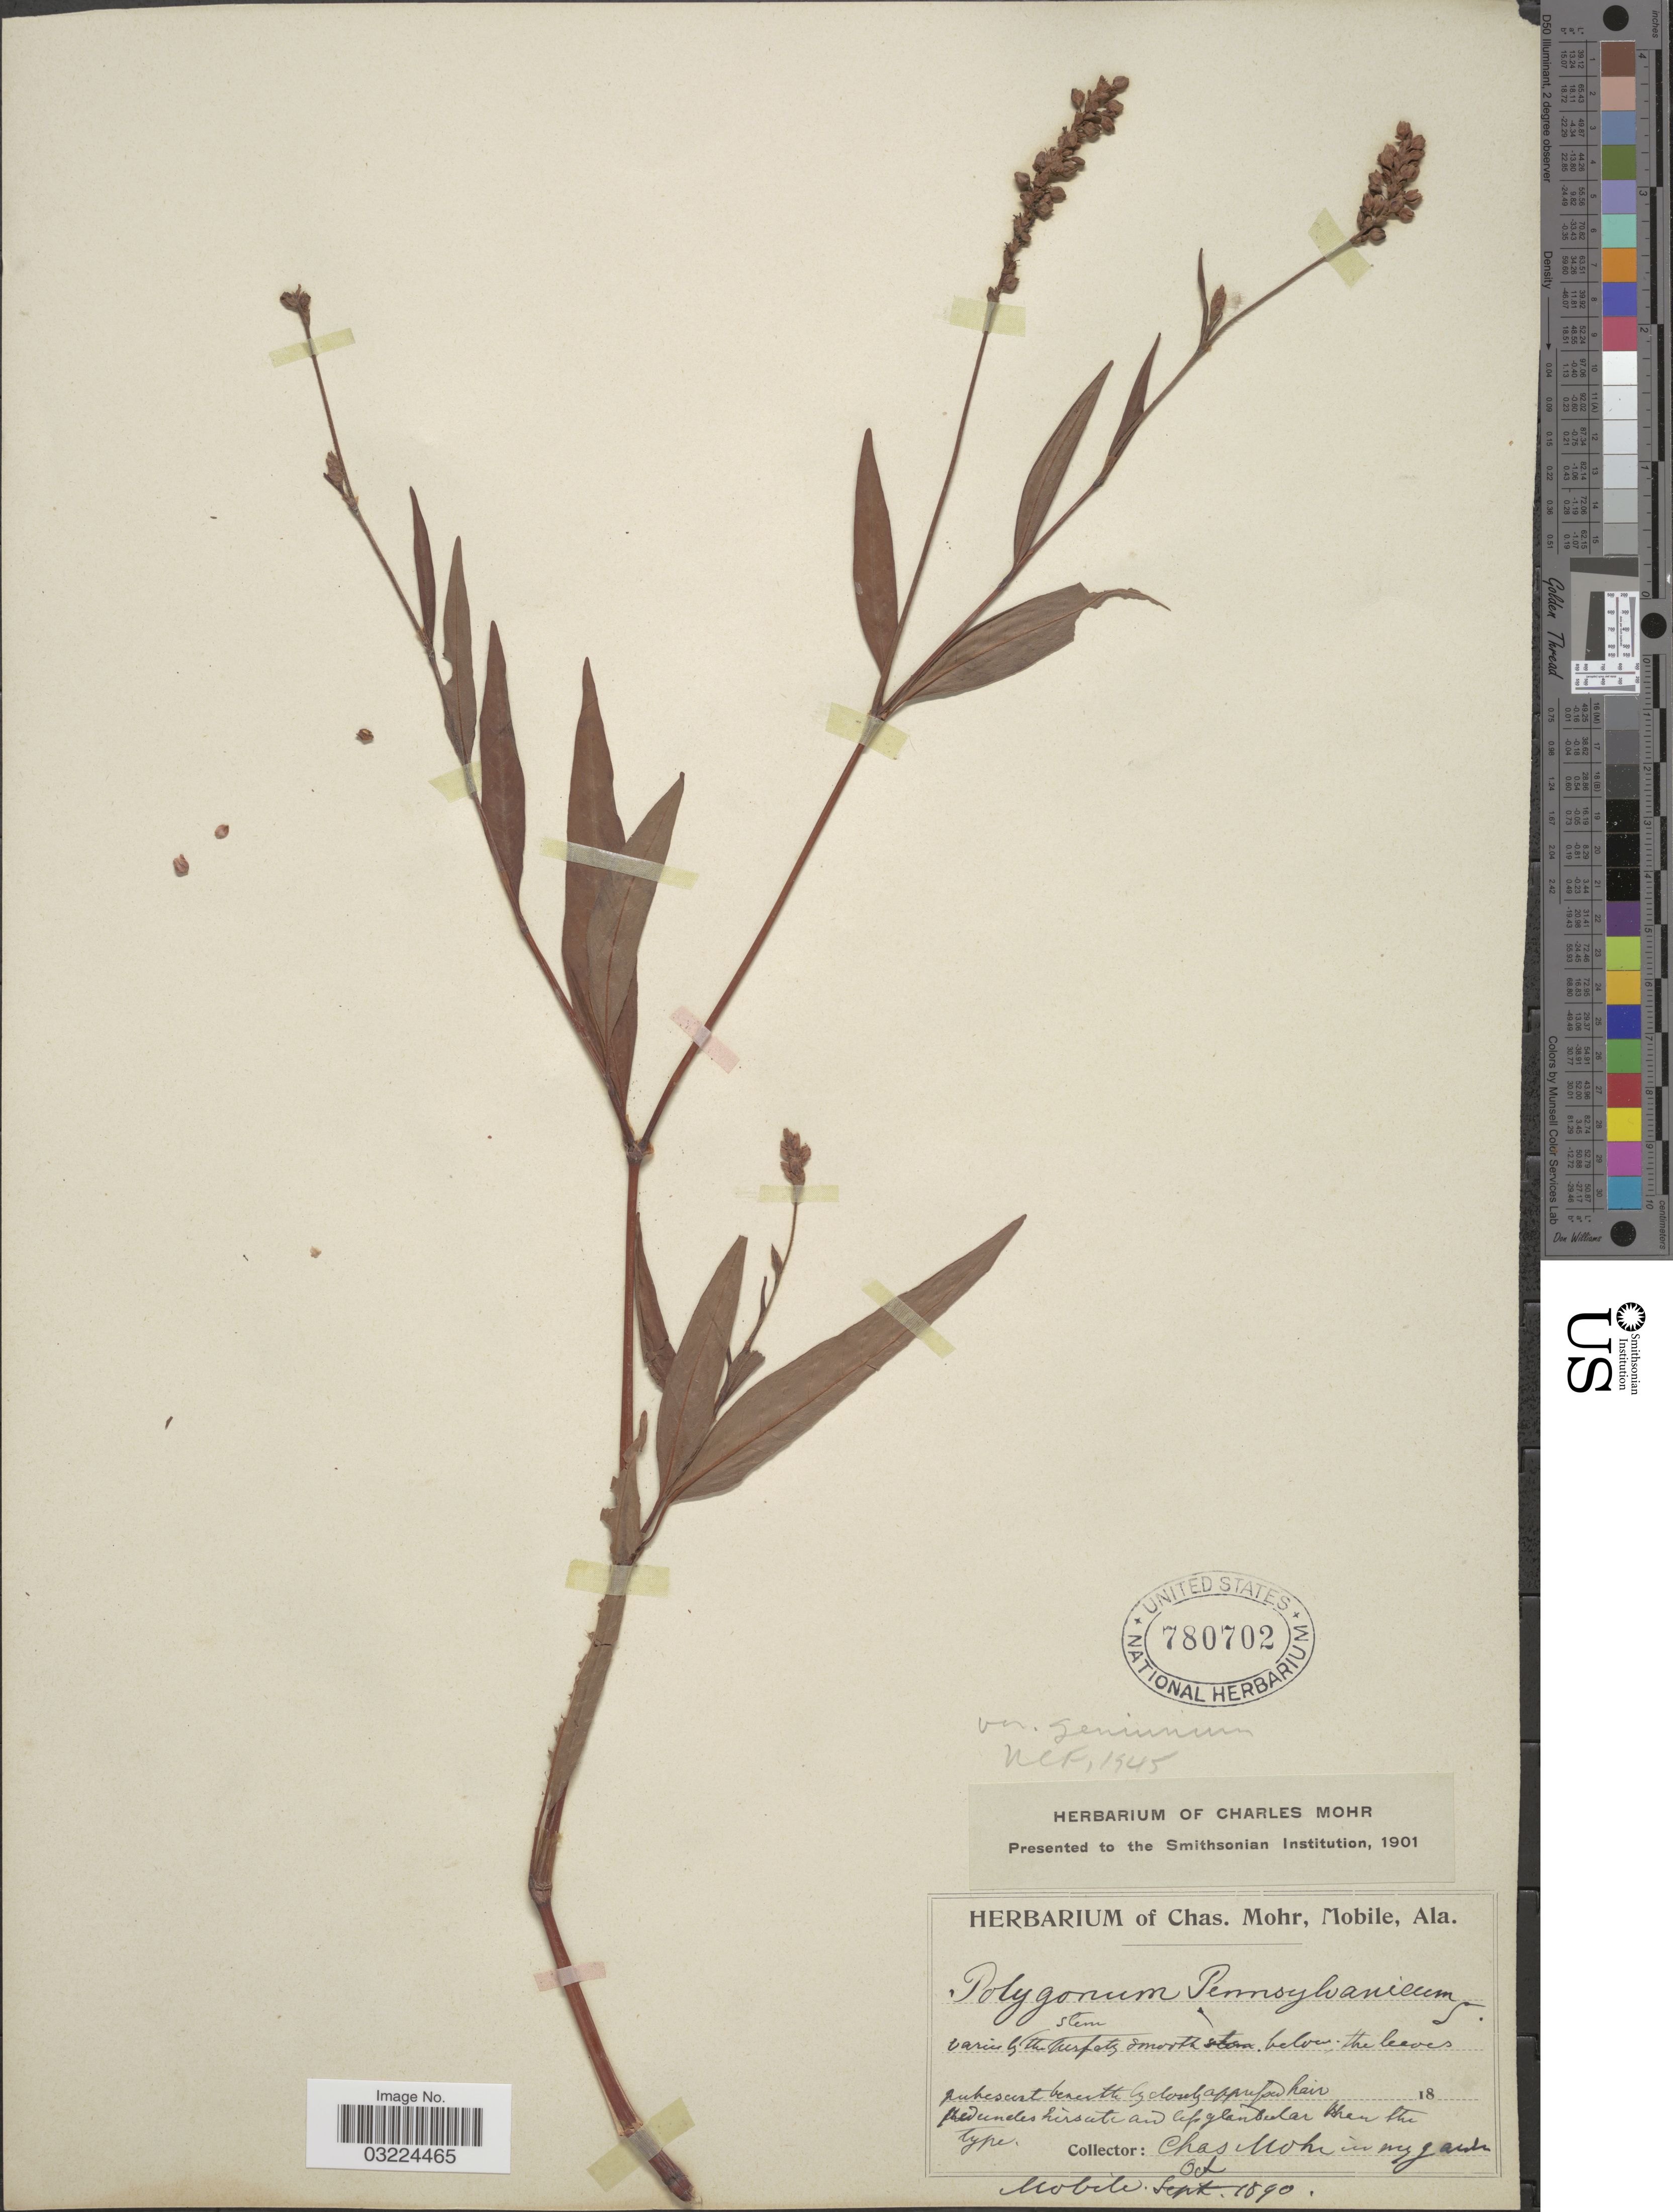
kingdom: Plantae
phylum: Tracheophyta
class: Magnoliopsida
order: Caryophyllales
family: Polygonaceae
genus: Persicaria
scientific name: Persicaria pensylvanica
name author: (L.) M. Gómez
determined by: Atha, D. E.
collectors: Mohr, C. T. (herbarium)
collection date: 1890-10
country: United States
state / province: Alabama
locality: Mobile, Alabama. In my garden.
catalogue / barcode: US 780702